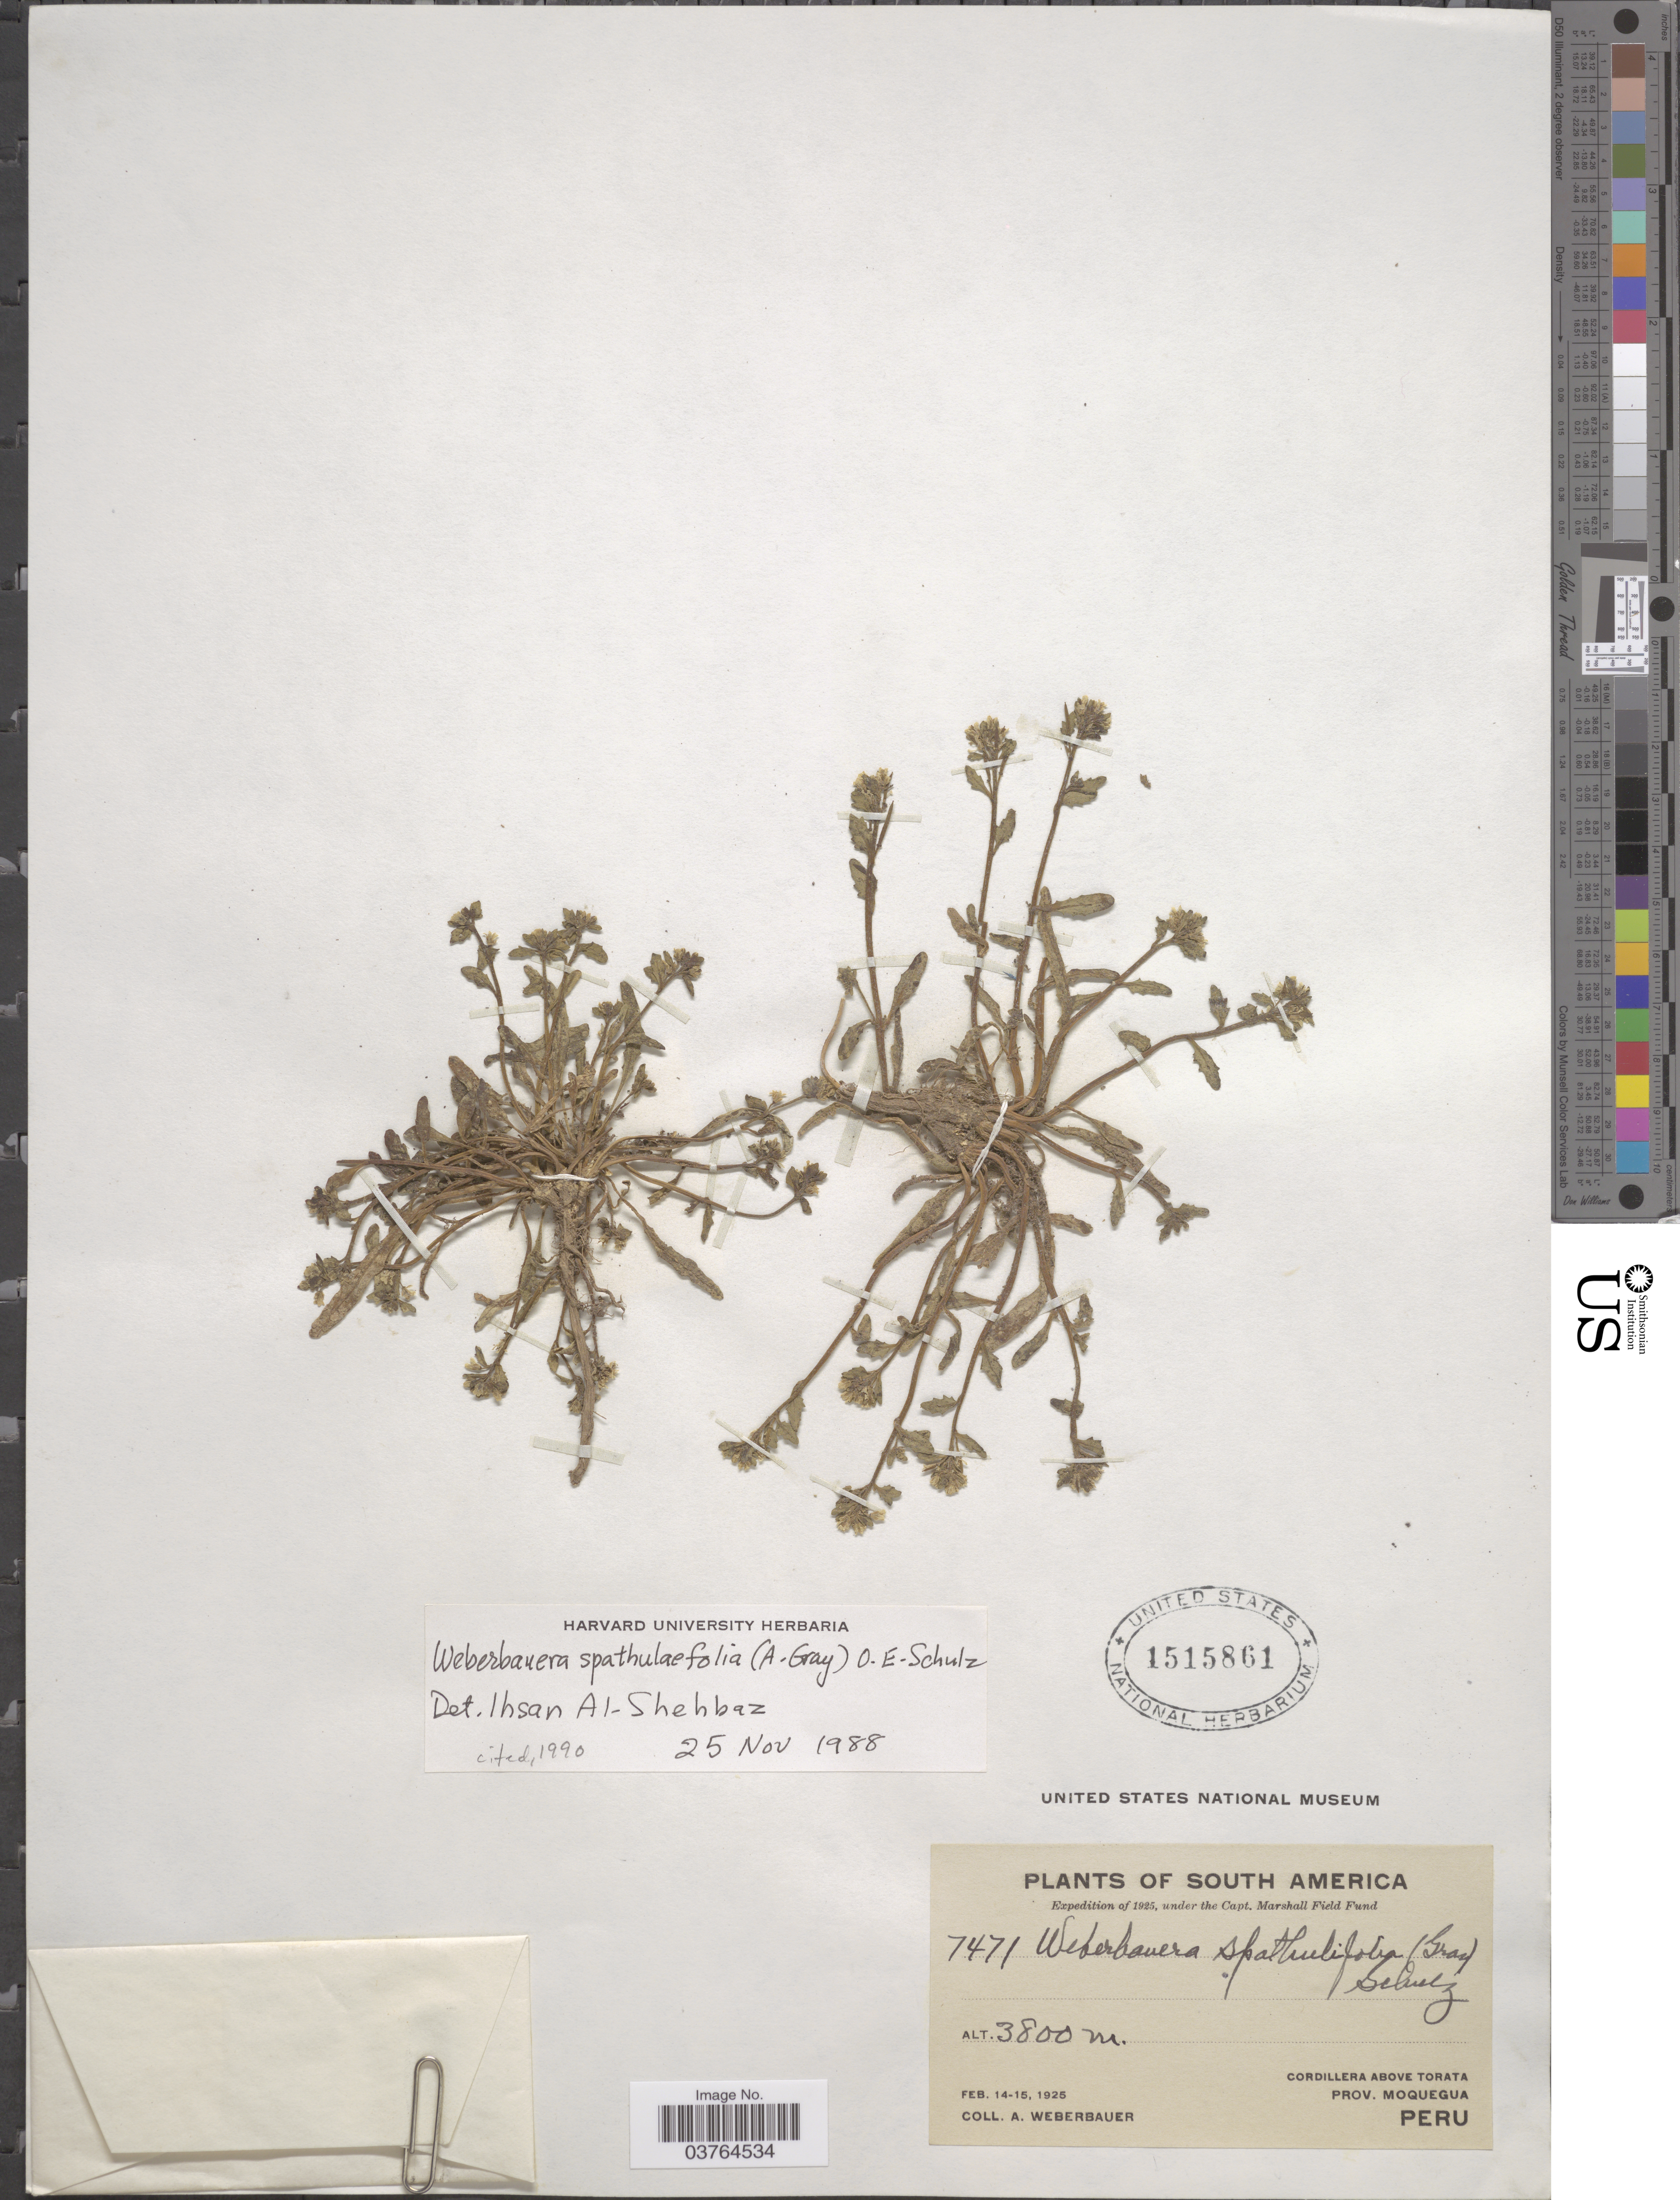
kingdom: Plantae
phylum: Tracheophyta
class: Magnoliopsida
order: Brassicales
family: Brassicaceae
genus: Weberbauera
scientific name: Weberbauera spathulifolia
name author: (A. Gray) O.E. Schulz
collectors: A. Weberbauer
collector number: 7471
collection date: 1925-02-14/1925-02-15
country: Peru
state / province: Moquegua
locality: Cordillera above Torata.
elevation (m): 3800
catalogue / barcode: US 1515861